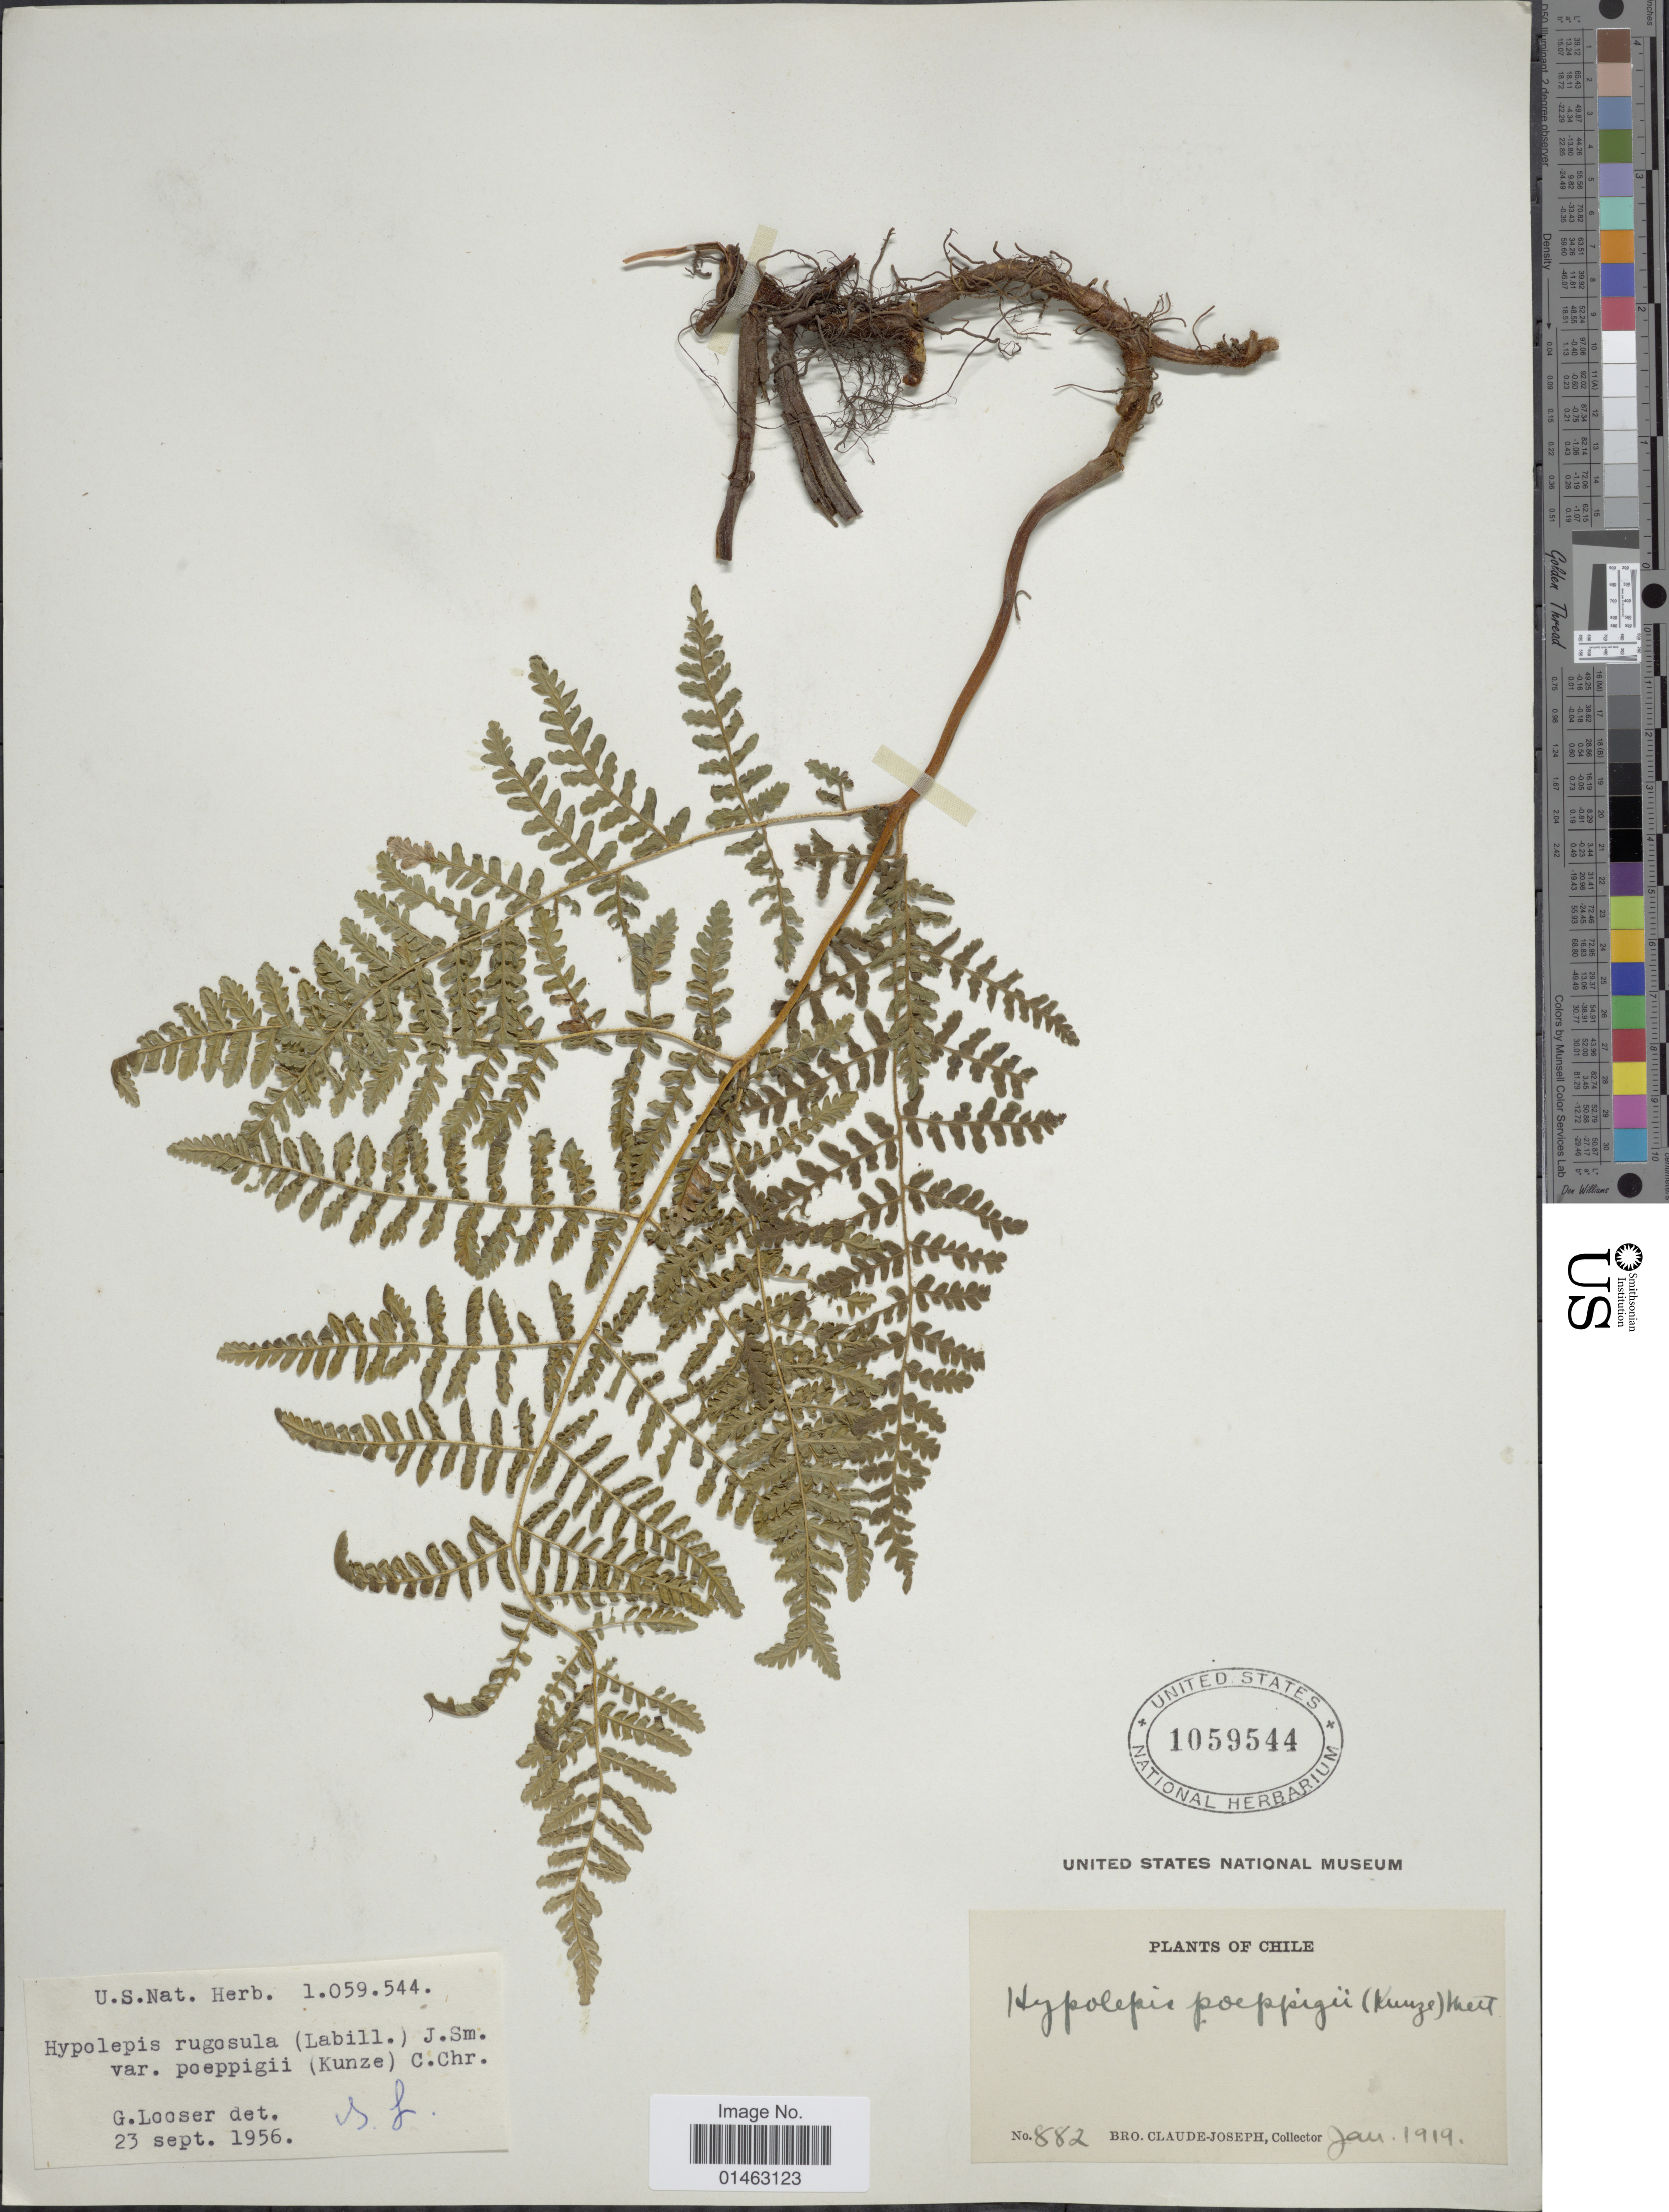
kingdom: Plantae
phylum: Tracheophyta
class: Polypodiopsida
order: Polypodiales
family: Dennstaedtiaceae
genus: Hypolepis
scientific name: Hypolepis rugosula var. poeppigii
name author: C. Chr. ex Skottsb.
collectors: Bro. Claude-Joseph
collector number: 882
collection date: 1919-01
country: Chile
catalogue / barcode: US 1059544